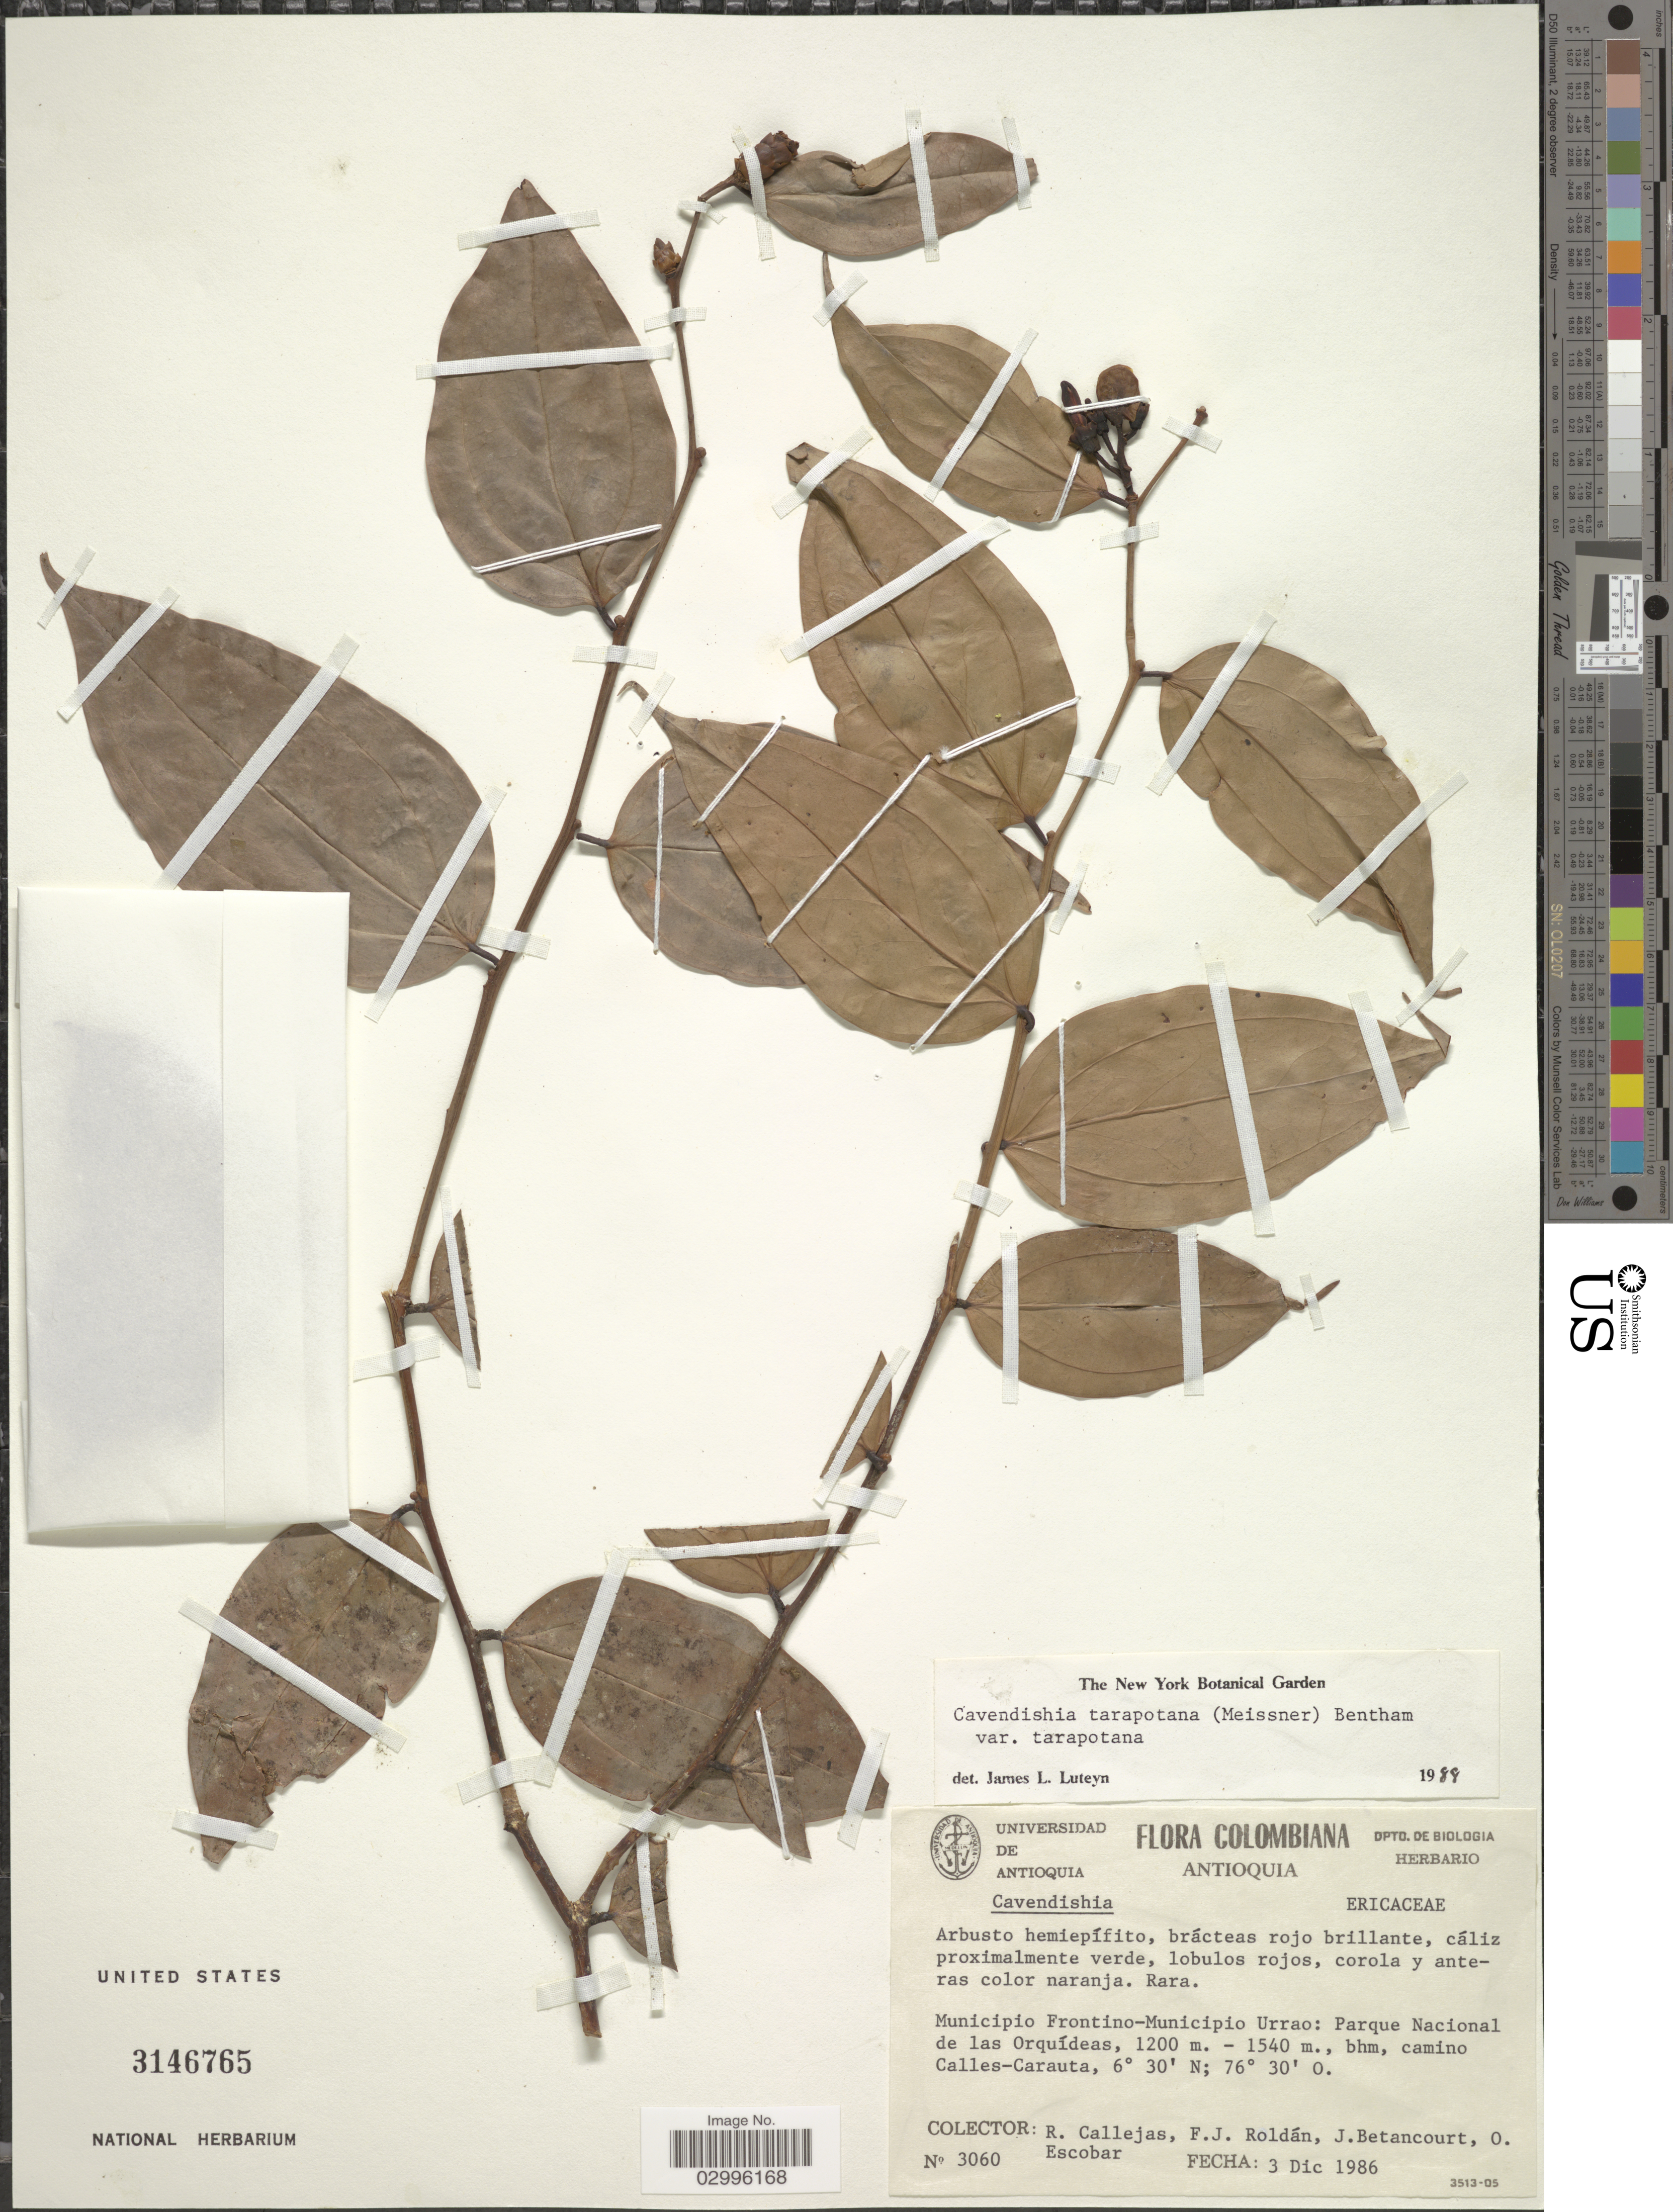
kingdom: Plantae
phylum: Tracheophyta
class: Magnoliopsida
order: Ericales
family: Ericaceae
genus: Cavendishia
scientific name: Cavendishia tarapotana var. tarapotana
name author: (Meisn.) Benth. & Hook.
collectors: R. Callejas, F. J. Roldán, J. Betancourt & O. Escobar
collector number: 3060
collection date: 1986-12-03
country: Colombia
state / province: Antioquia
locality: Municipio Frontino-Municipio Urrao: Parque Nacional de las Orquídeas, bhm, camino Calles-Carauta.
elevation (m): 1200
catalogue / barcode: US 3146765